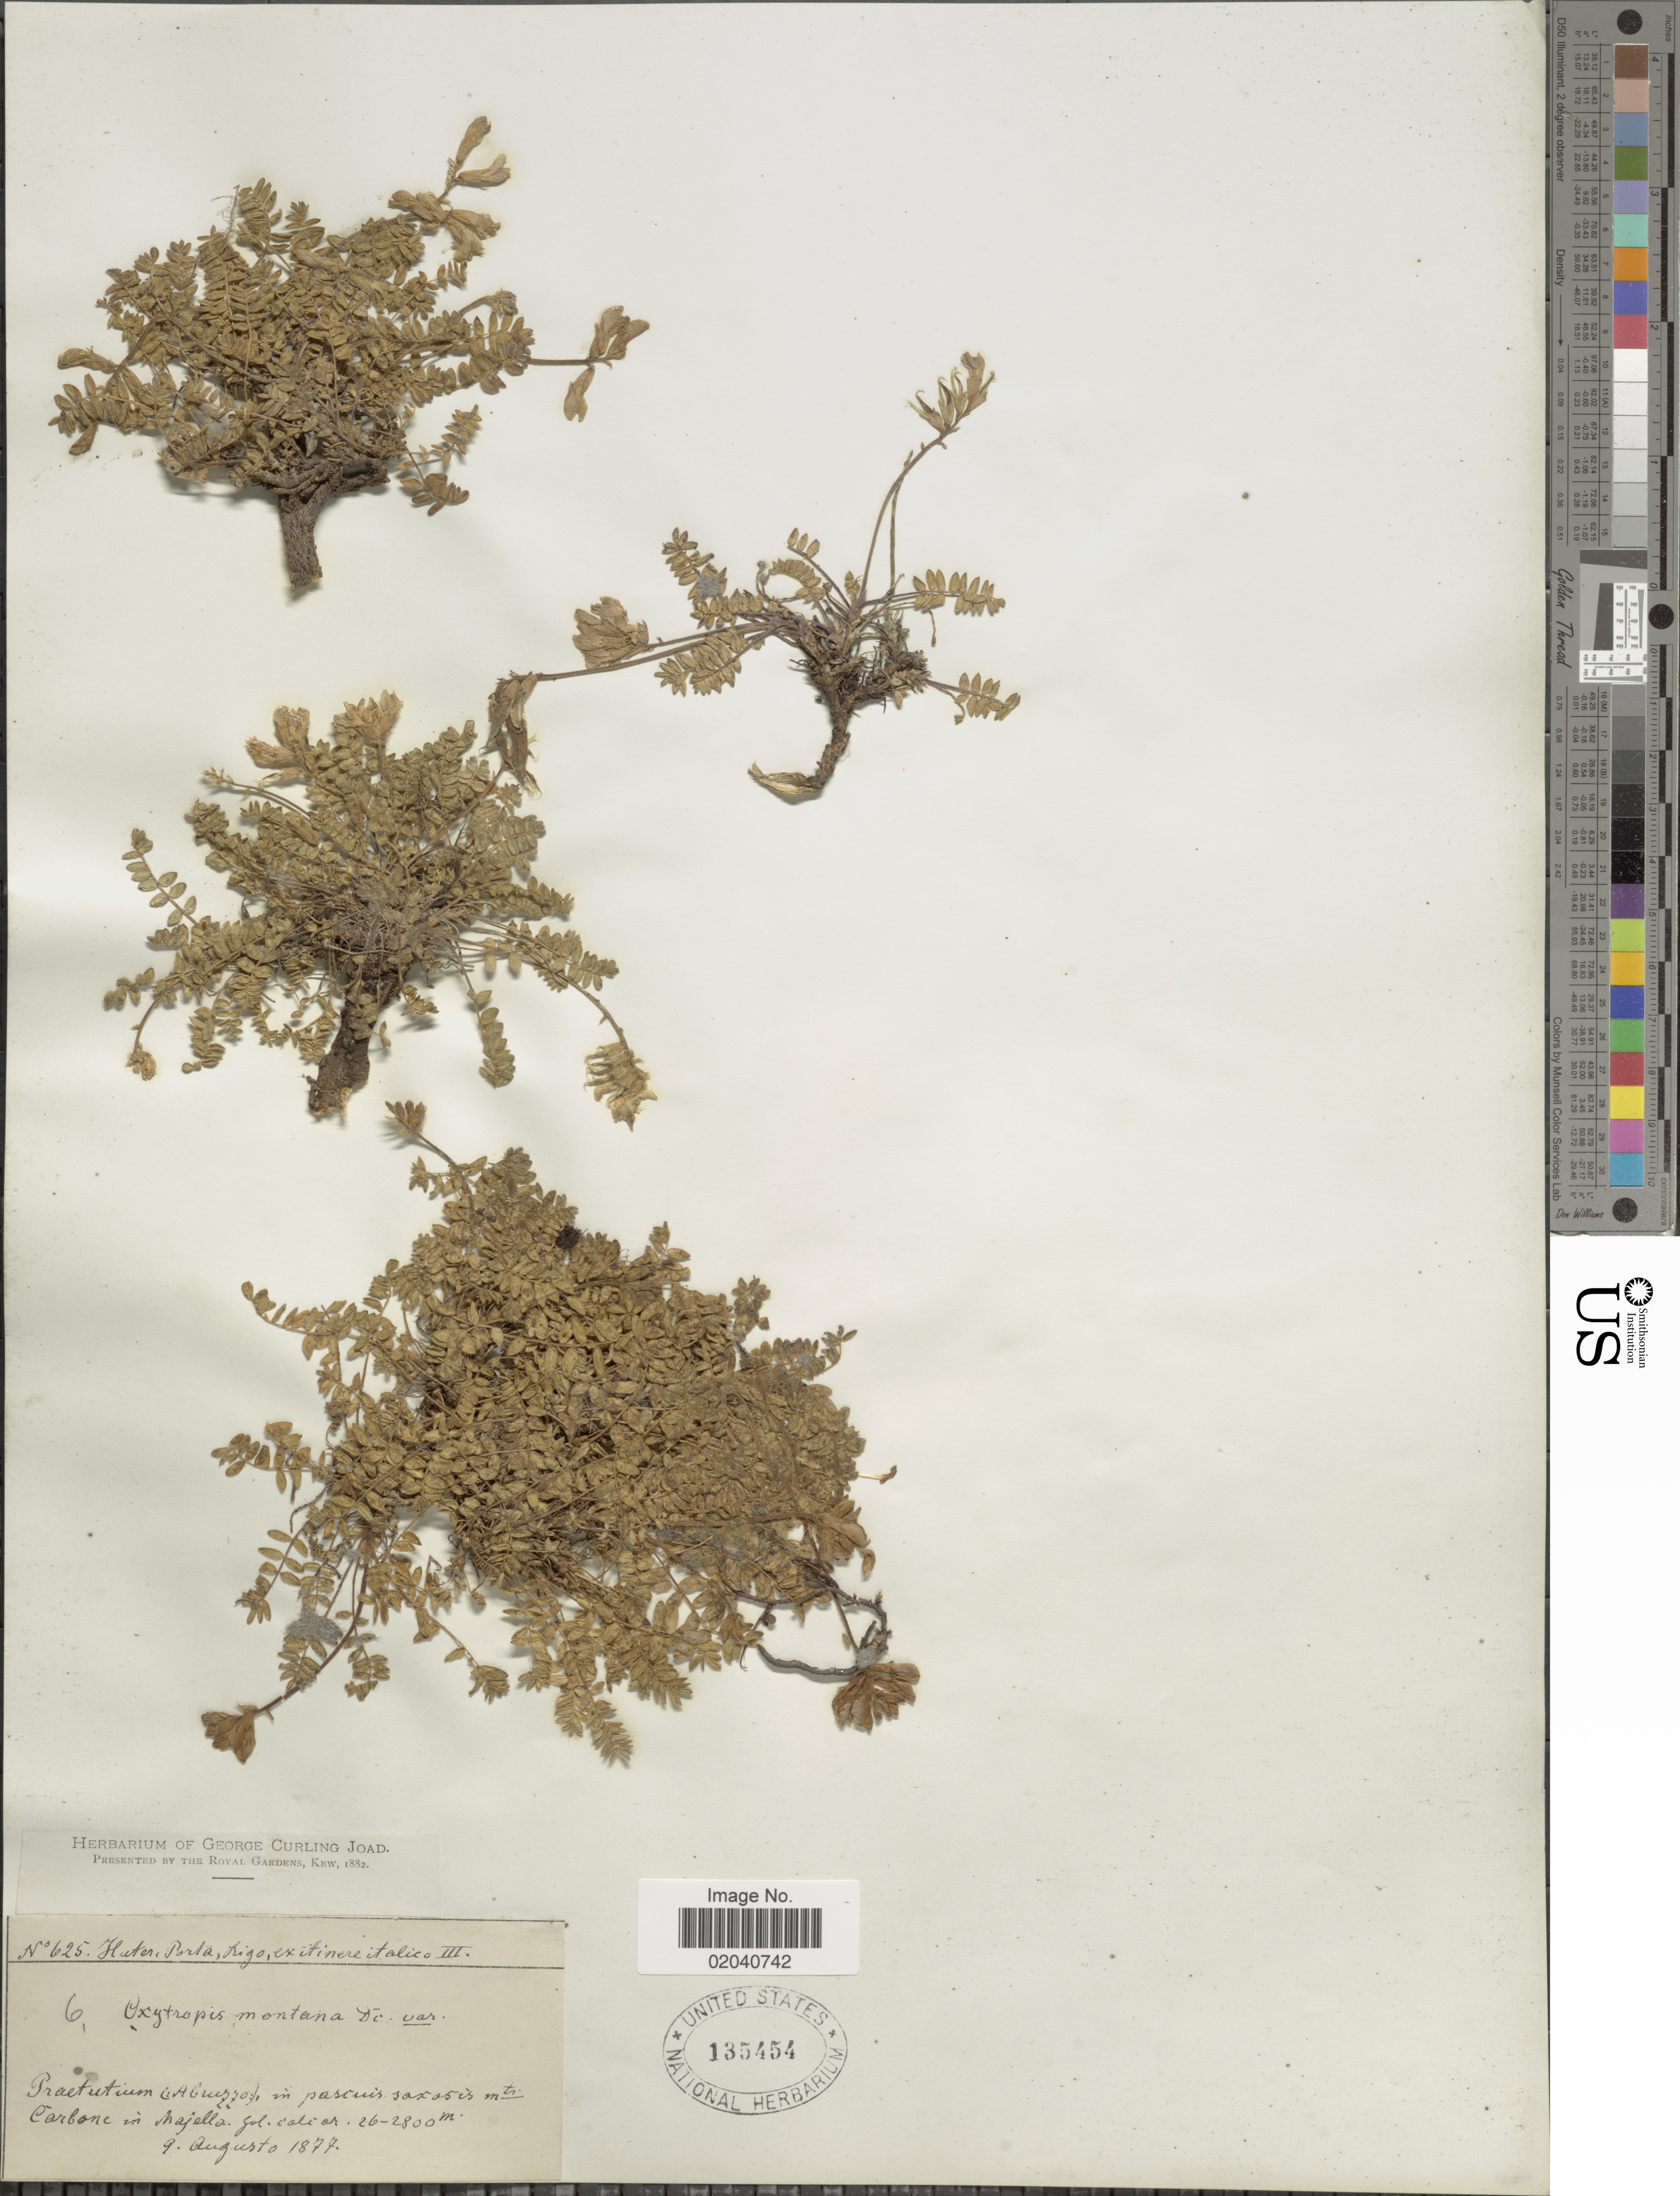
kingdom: Plantae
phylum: Tracheophyta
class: Magnoliopsida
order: Fabales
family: Fabaceae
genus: Oxytropis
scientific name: Oxytropis montana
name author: (L.) DC.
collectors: -. Huter, -- Porta & -- Rigo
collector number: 625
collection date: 1877-08-09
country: Italy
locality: Practutium (Abuzzo), in pascuis saxosis mts Carbone in Najello gol calcar [interpreted]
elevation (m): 2600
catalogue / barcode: US 135454